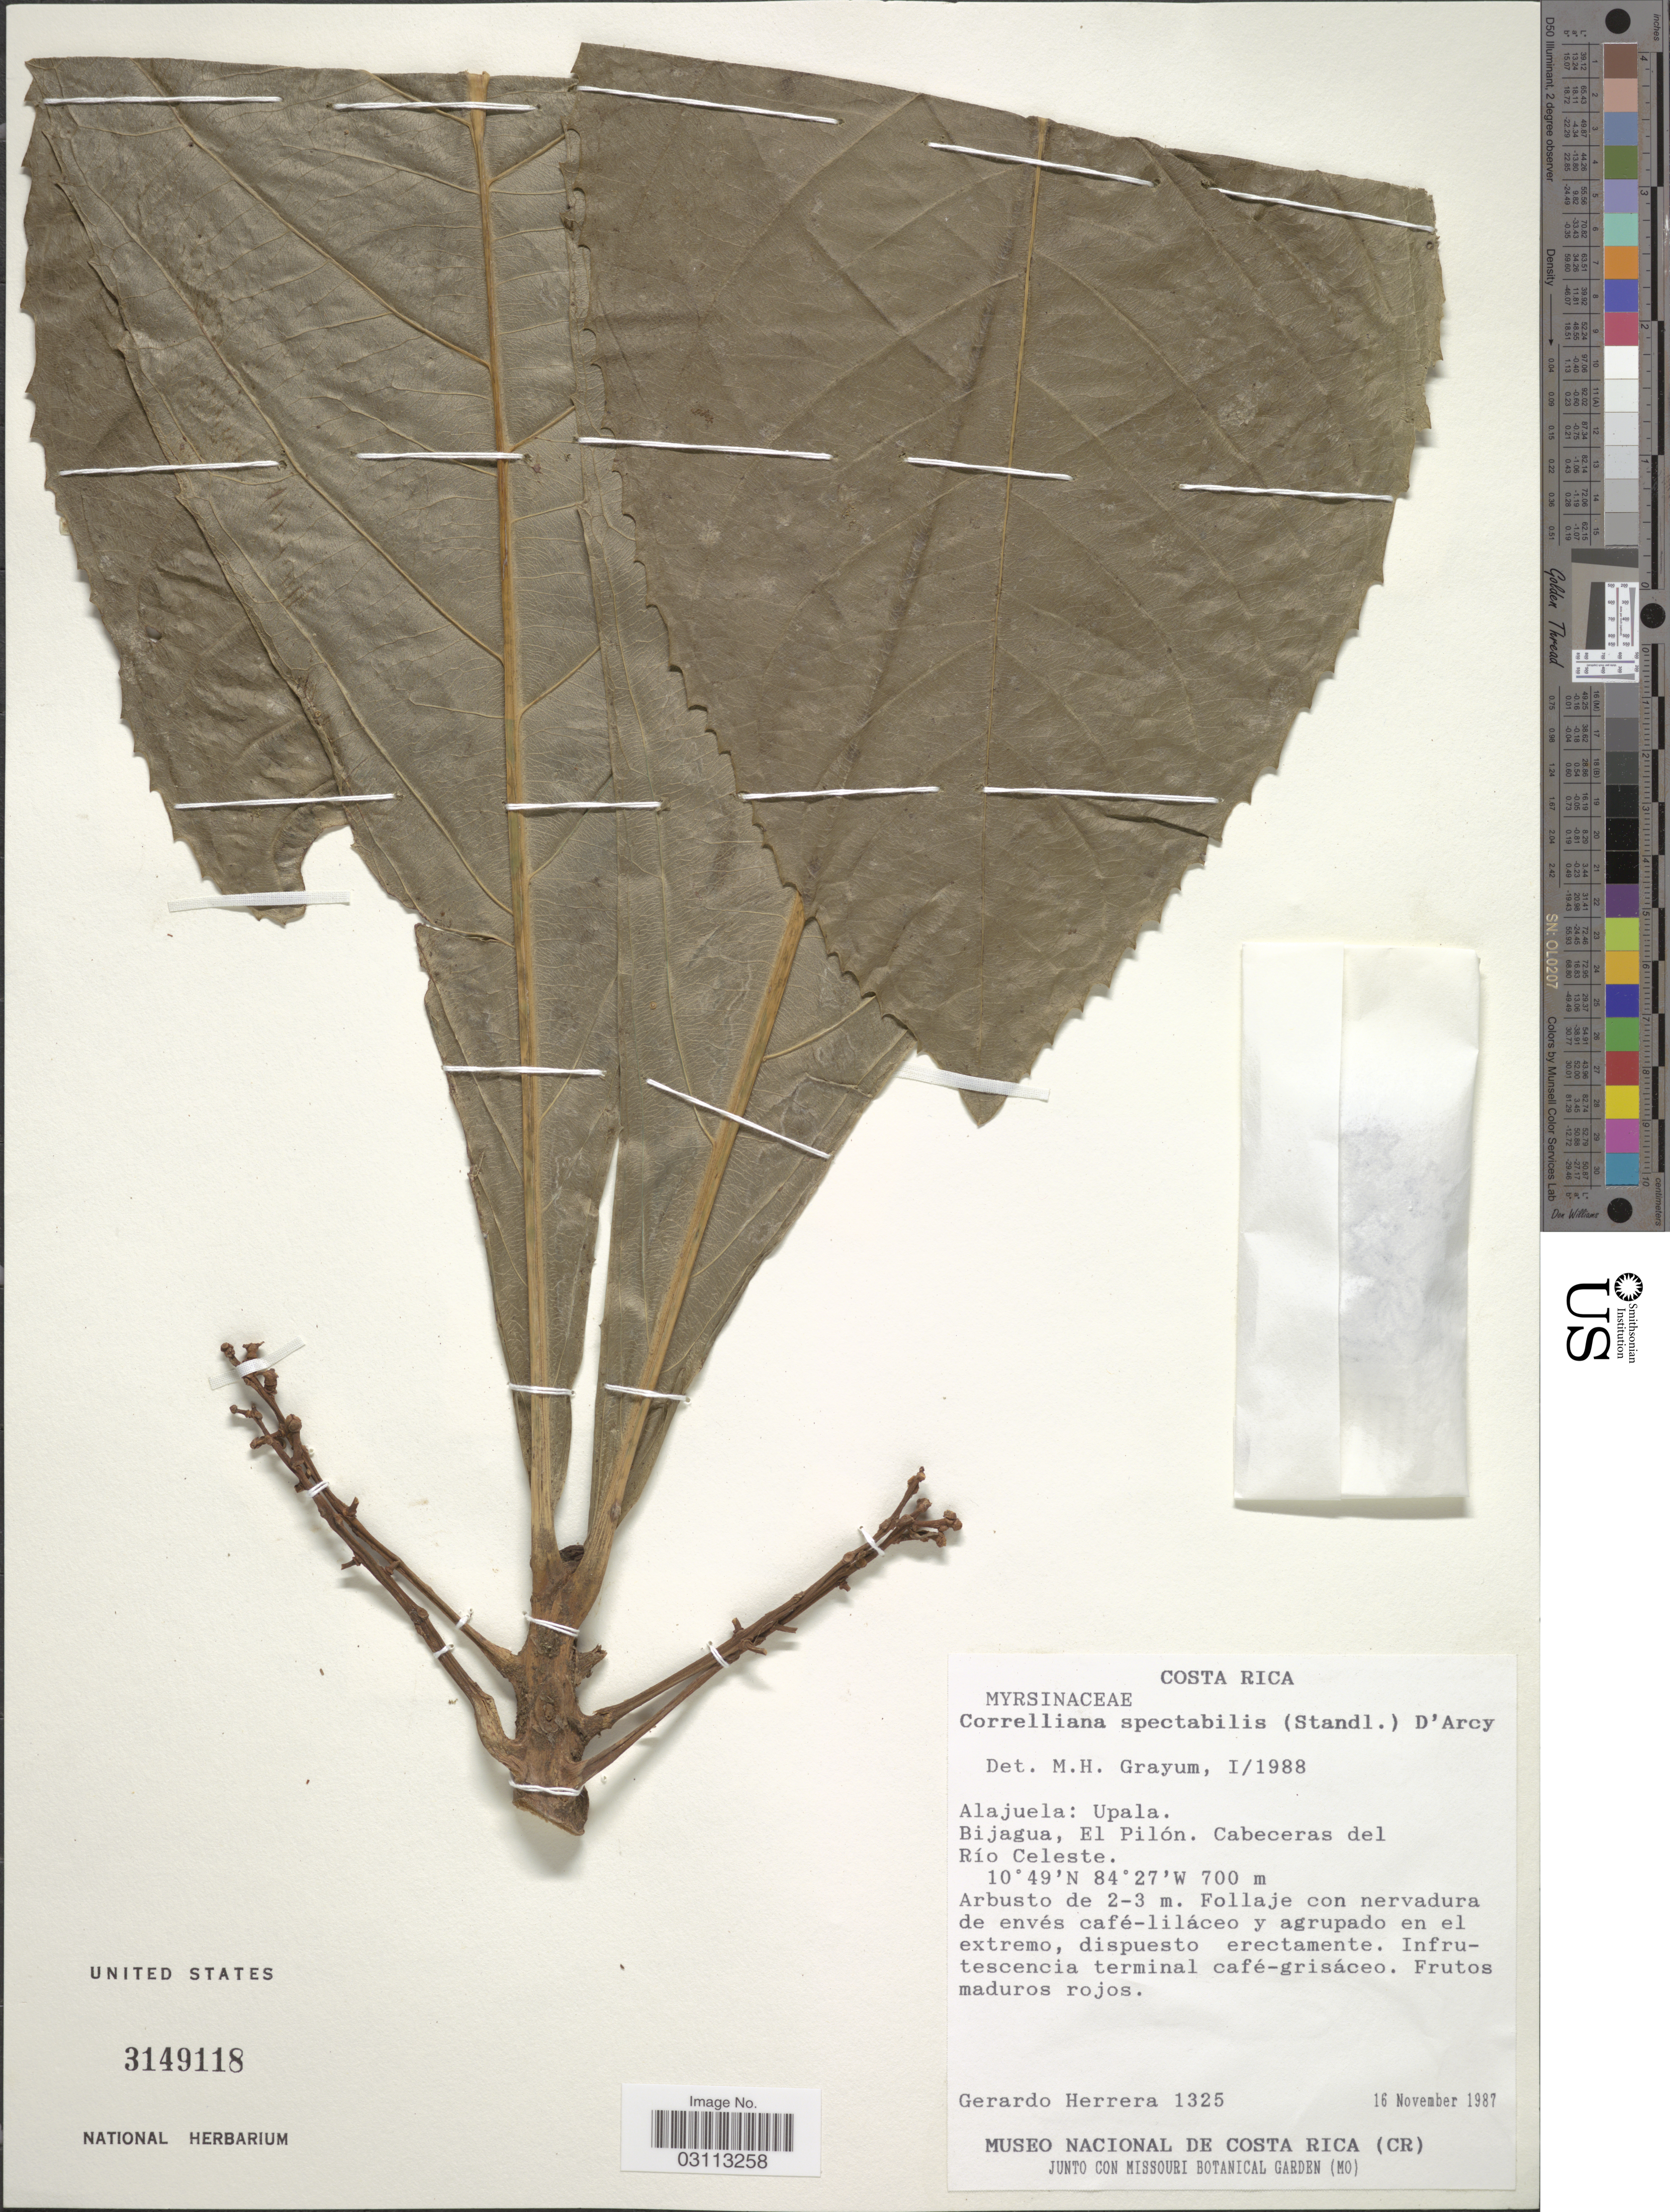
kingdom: Plantae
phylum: Tracheophyta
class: Magnoliopsida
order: Ericales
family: Primulaceae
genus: Correlliana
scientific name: Correlliana spectabilis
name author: (Standl.) D'Arcy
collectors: G. Herrera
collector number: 1325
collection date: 1987-11-16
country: Costa Rica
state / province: Alajuela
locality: Upala. Bijagua, El Pilón, Cabeceras del Río Celeste.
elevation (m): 700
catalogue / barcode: US 3149118